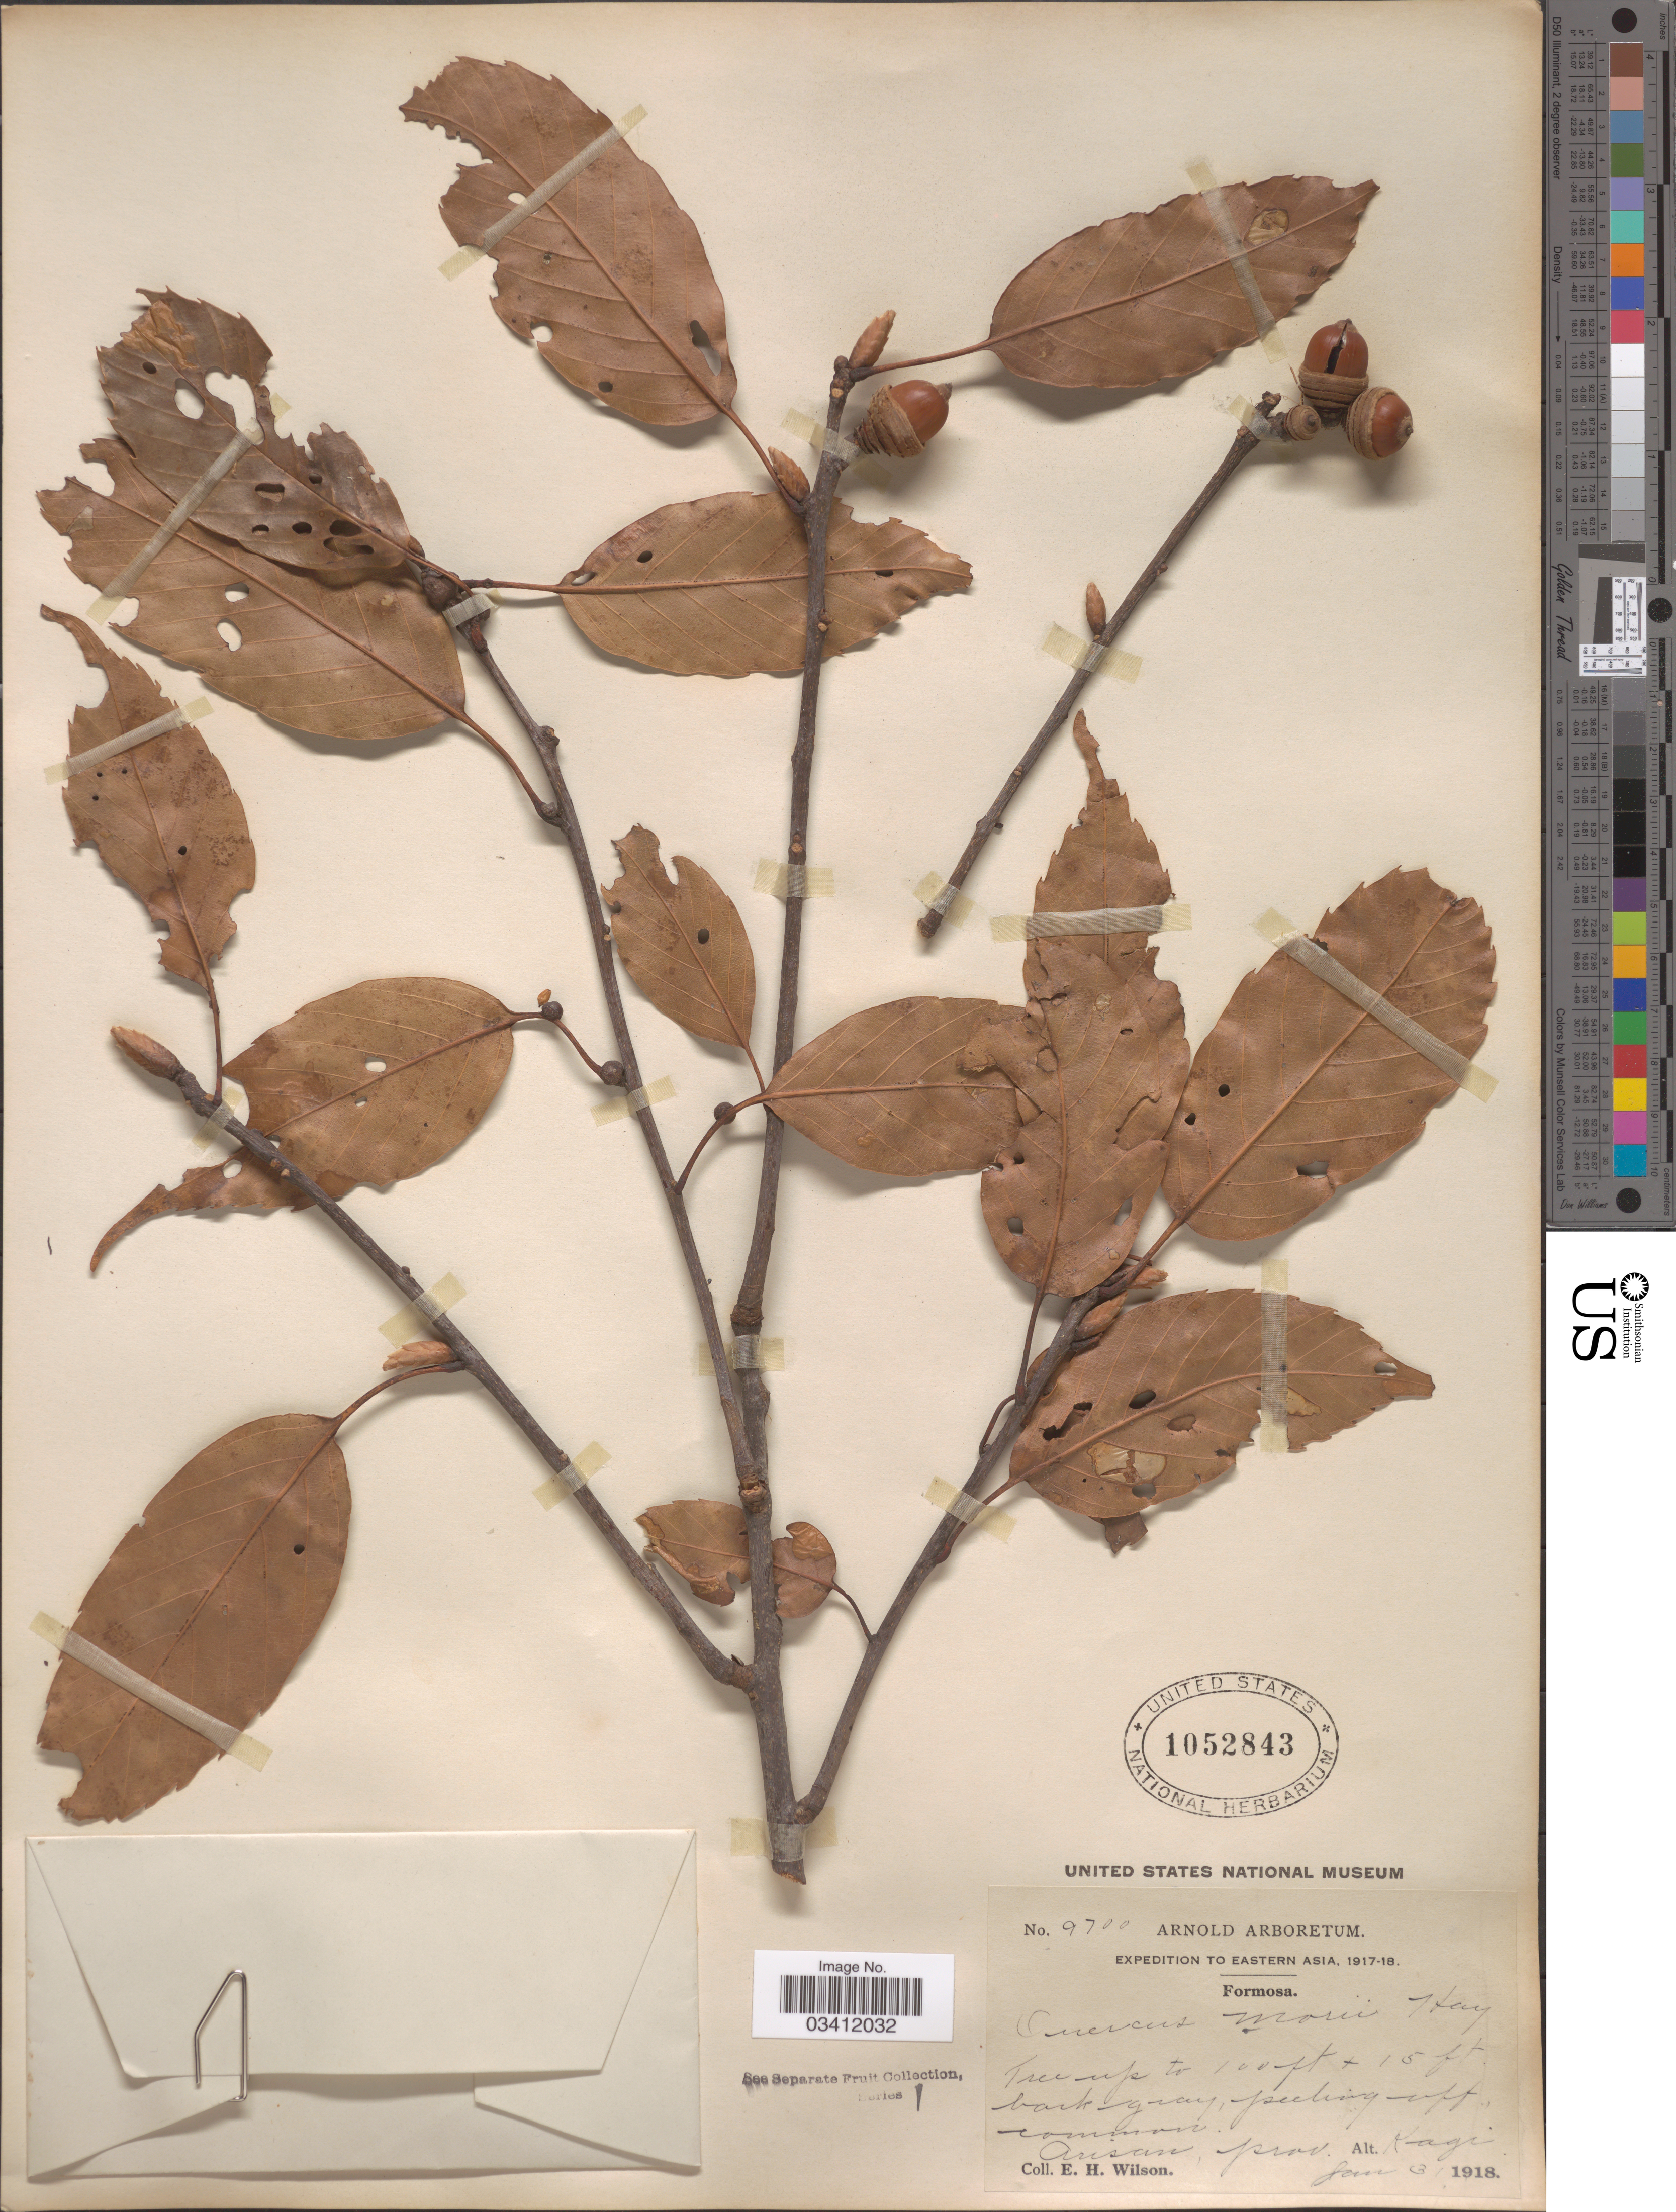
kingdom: Plantae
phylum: Tracheophyta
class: Magnoliopsida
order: Fagales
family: Fagaceae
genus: Quercus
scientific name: Quercus morii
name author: Hayata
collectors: E. Wilson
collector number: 9700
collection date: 1918-01-31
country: Taiwan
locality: Formosa. Arisan, prov. Kagi.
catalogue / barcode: US 1052843